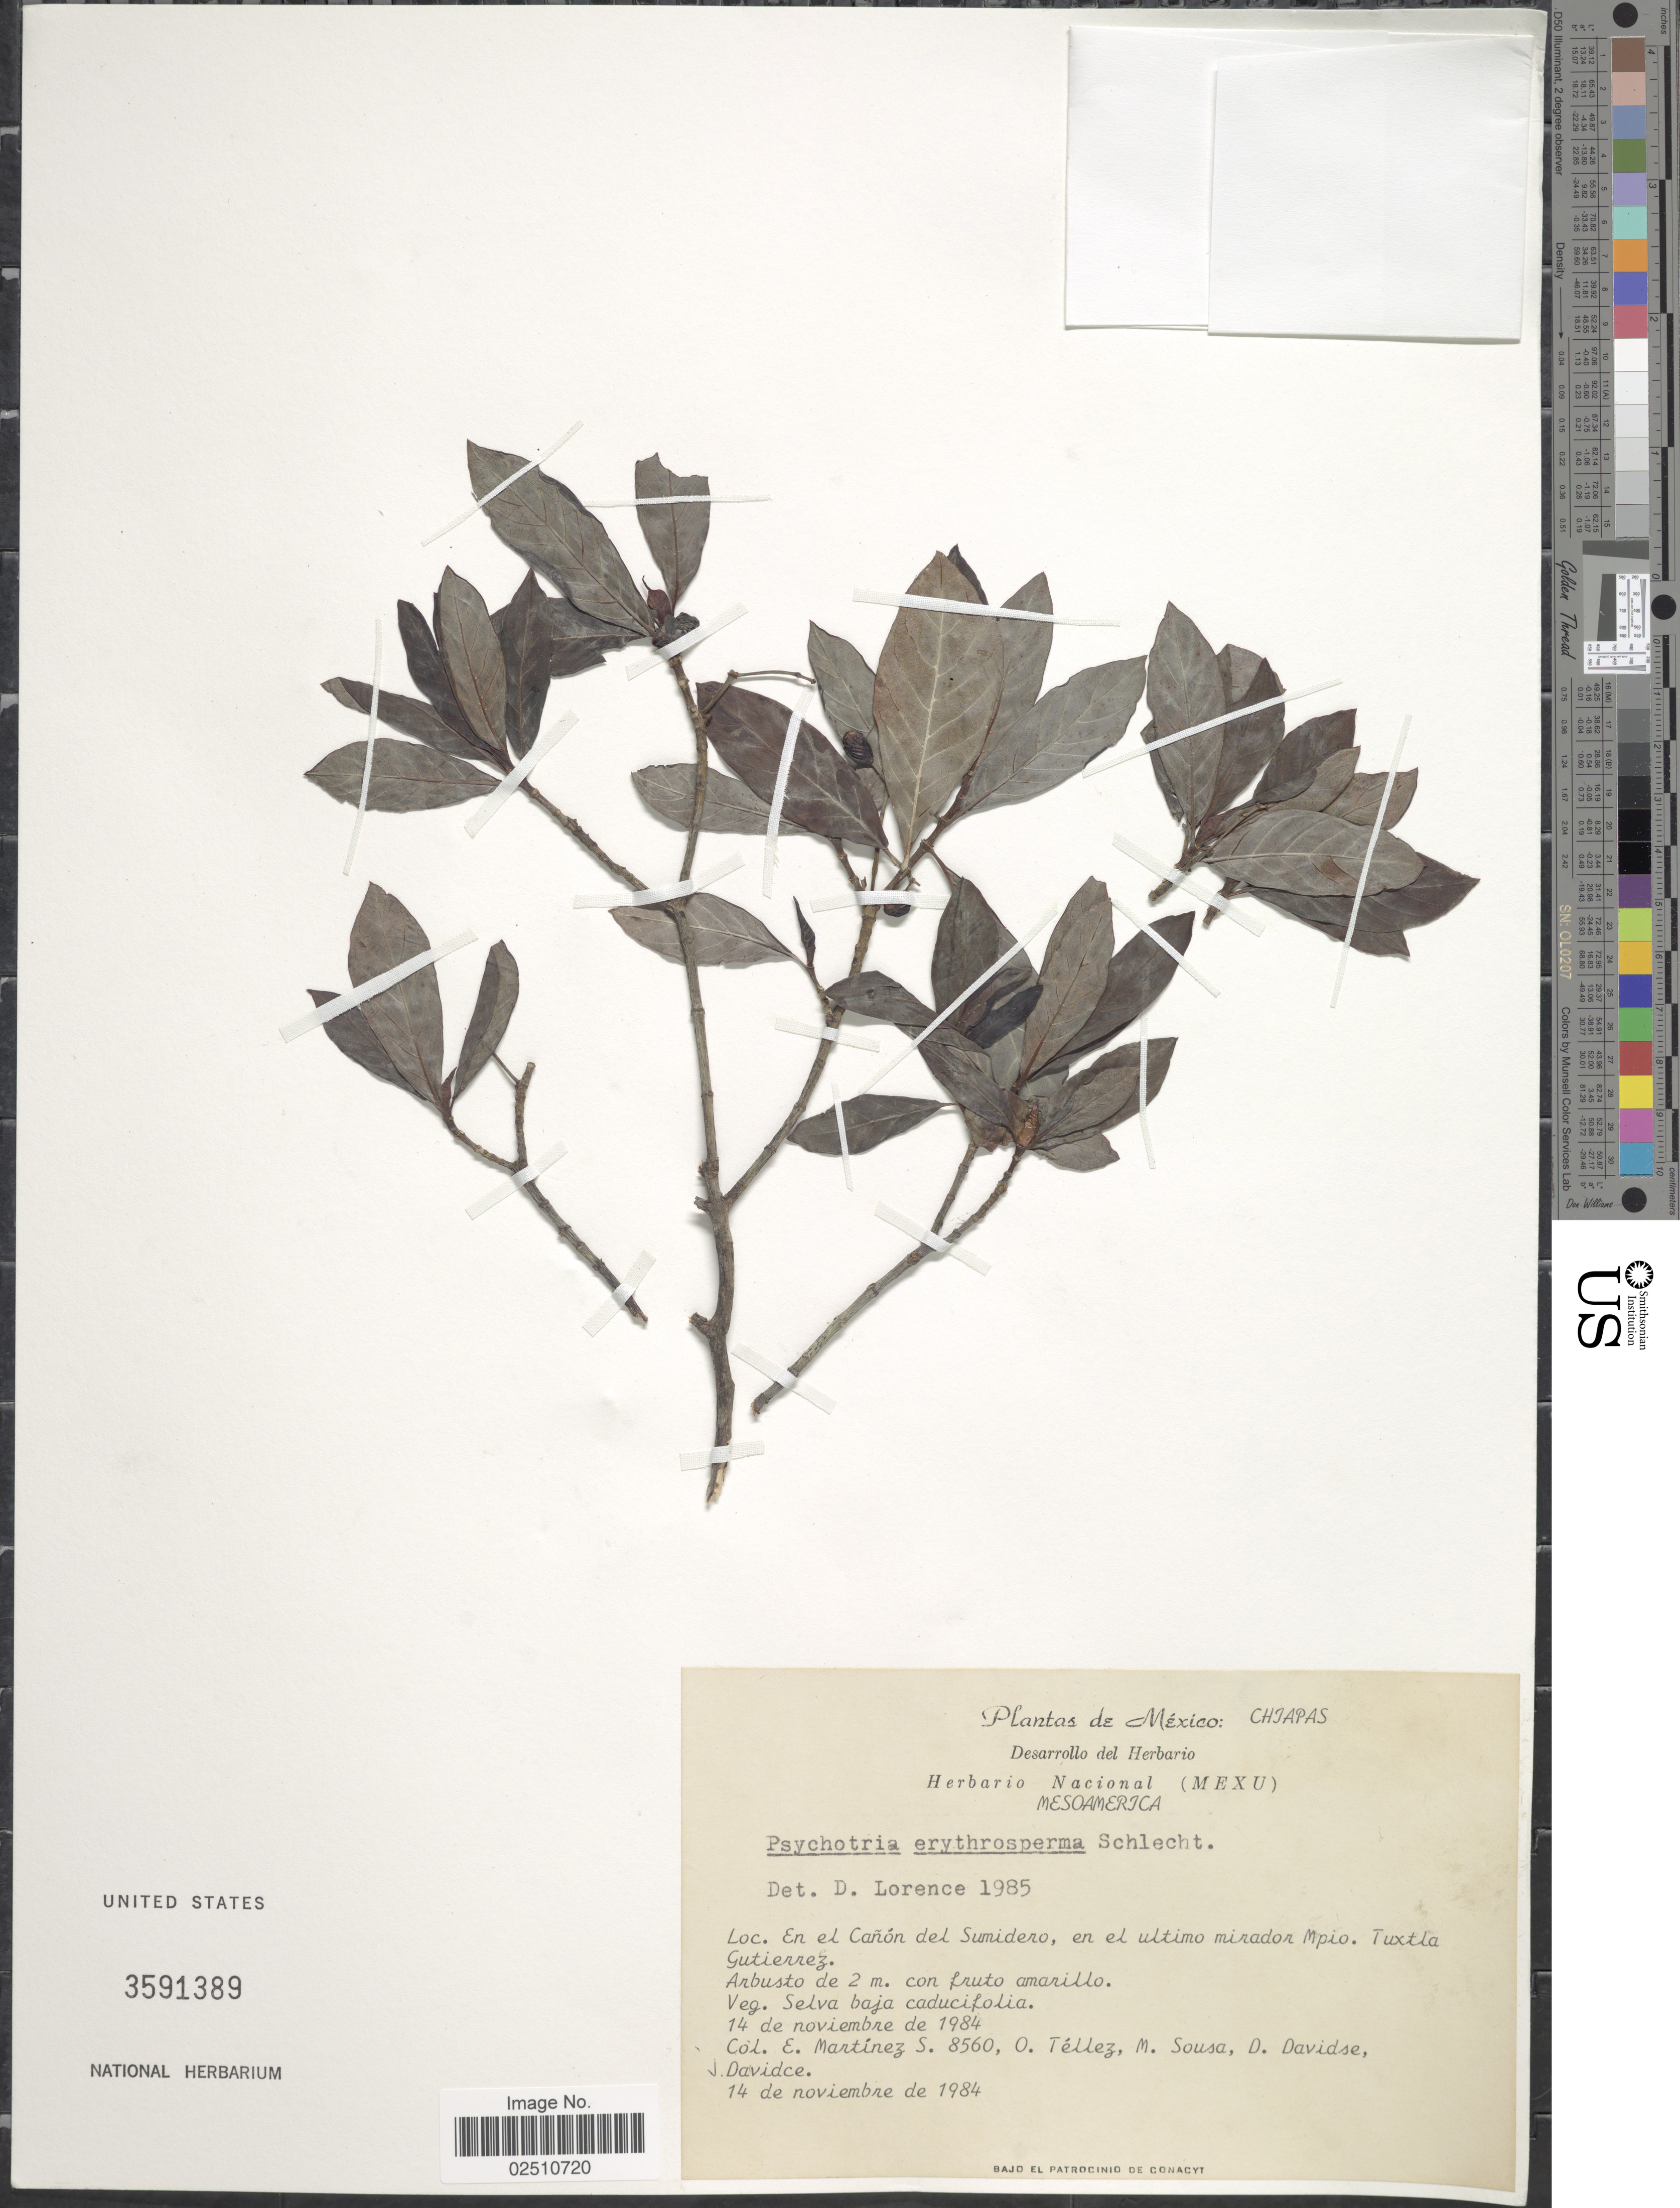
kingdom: Plantae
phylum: Tracheophyta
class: Magnoliopsida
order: Gentianales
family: Rubiaceae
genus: Psychotria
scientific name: Psychotria erythrocarpa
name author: Schltdl.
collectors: E. M. Martínez S., O. Tellez, M. Sousa & D. Davidse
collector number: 8560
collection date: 1984-11-14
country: Mexico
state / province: Chiapas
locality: En el Canon del Sumidero, en el ultimo mirador Mpio. Tuxtla Gutierrez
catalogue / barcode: US 3591389